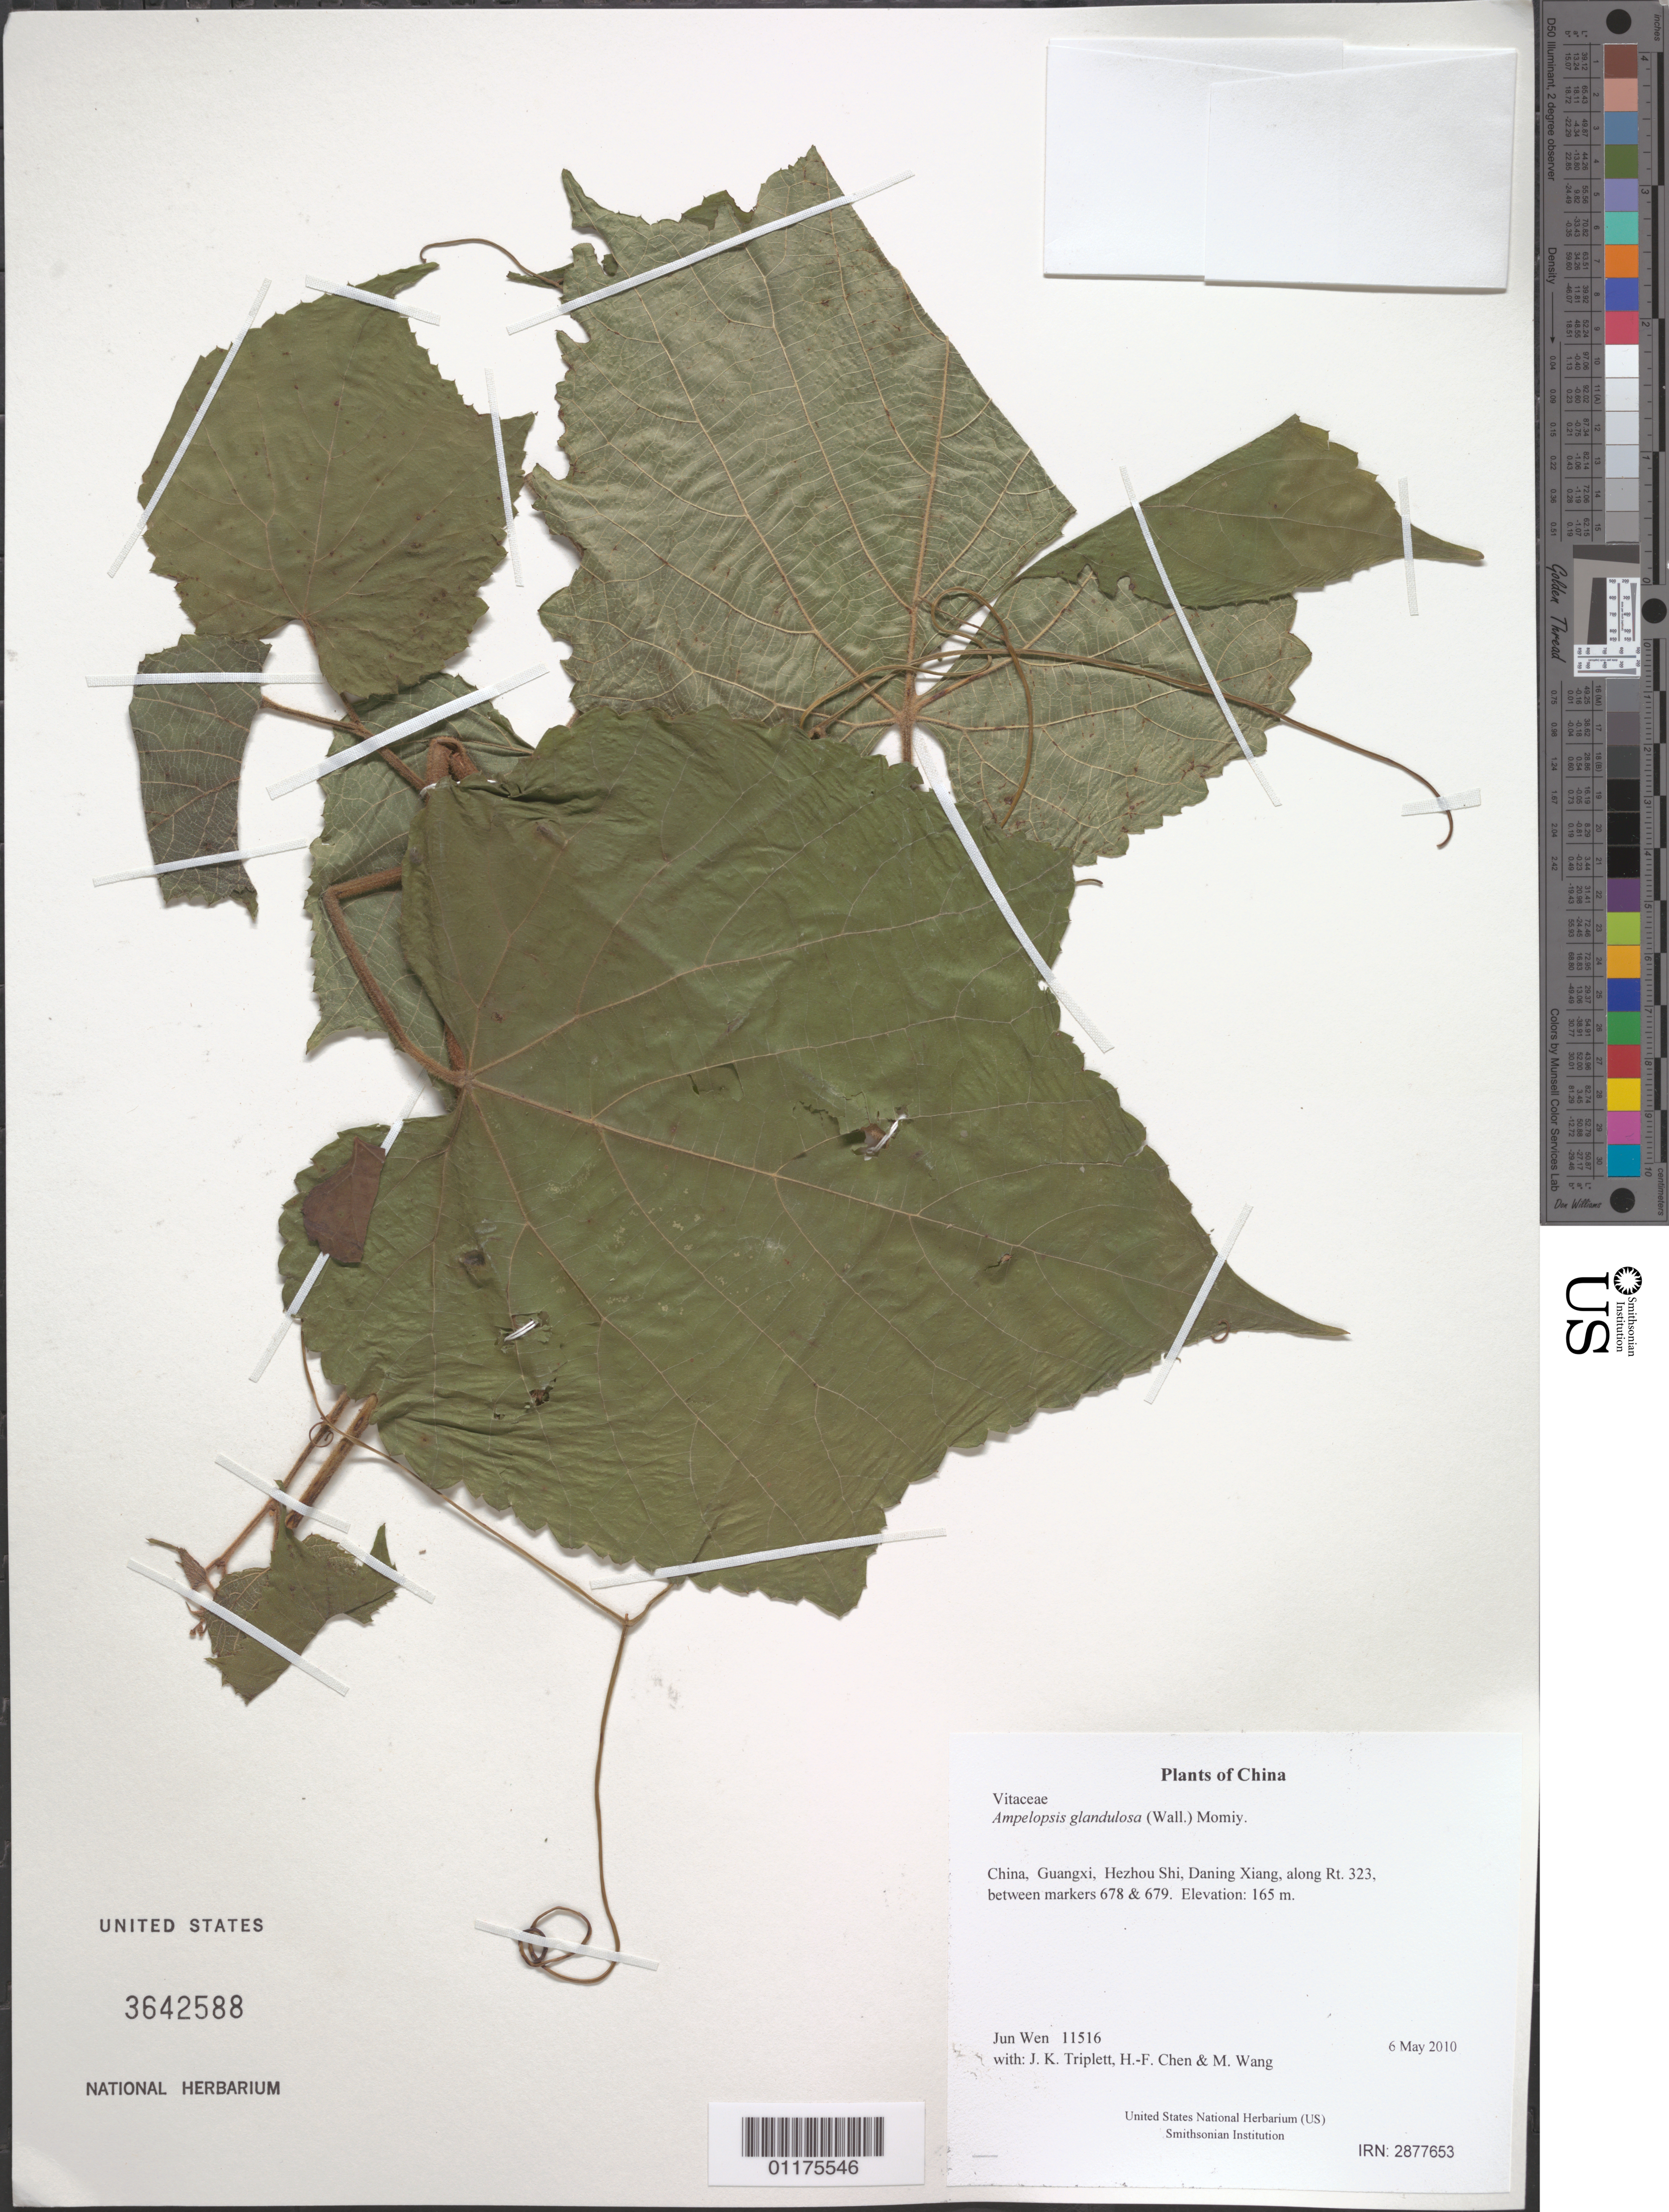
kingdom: Plantae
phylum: Tracheophyta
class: Magnoliopsida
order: Vitales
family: Vitaceae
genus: Ampelopsis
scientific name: Ampelopsis glandulosa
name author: (Wall.) Momiy.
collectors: J. Wen, J. K. Triplett, H.-F. Chen & M. Wang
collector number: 11516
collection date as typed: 6 May 2010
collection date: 2010-05-06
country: China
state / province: Guangxi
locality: Hezhou Shi, Daning Xiang, along Rt. 323, between markers 678 & 679.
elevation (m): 165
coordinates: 24 31.379 N, 111 51.328 E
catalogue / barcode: US 3642588